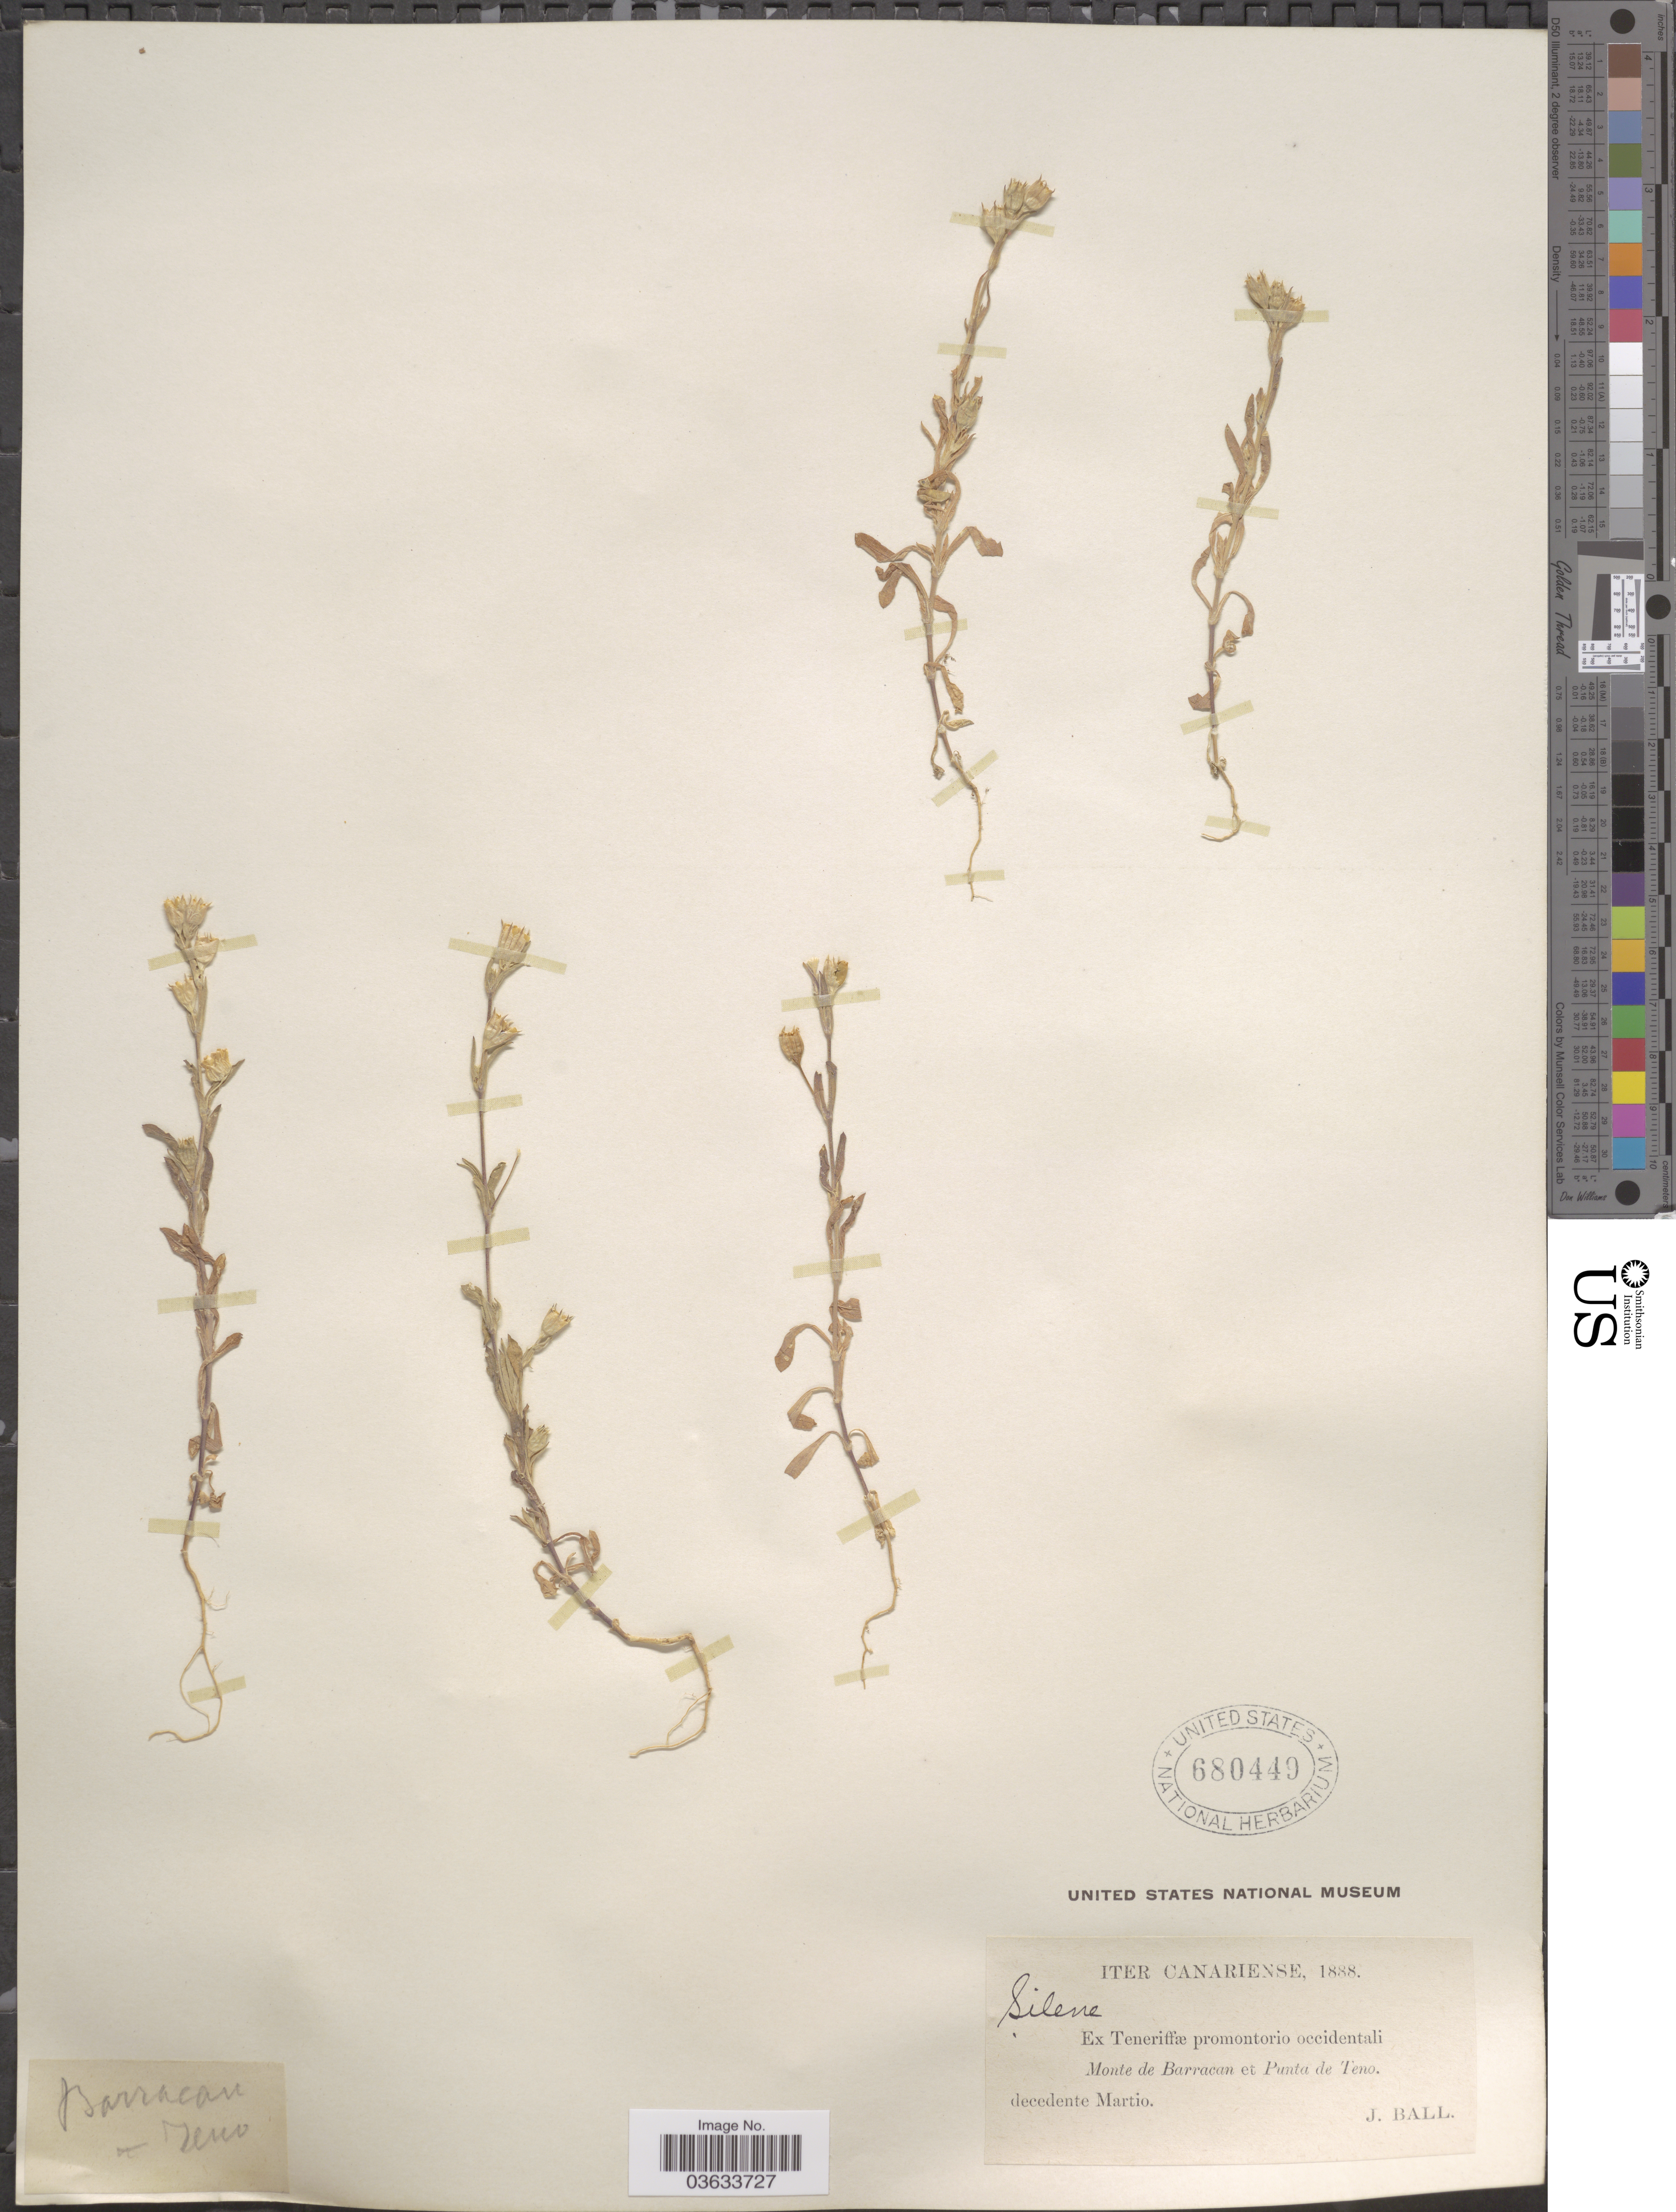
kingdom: Plantae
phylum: Tracheophyta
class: Magnoliopsida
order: Caryophyllales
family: Caryophyllaceae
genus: Silene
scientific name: Silene sp.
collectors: J. Ball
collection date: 1888-03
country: Spain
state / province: Canarias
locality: Ex Teneriffæ promontorio occidentali Monte de Barrancan et Punta de Teno.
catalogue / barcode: US 680449